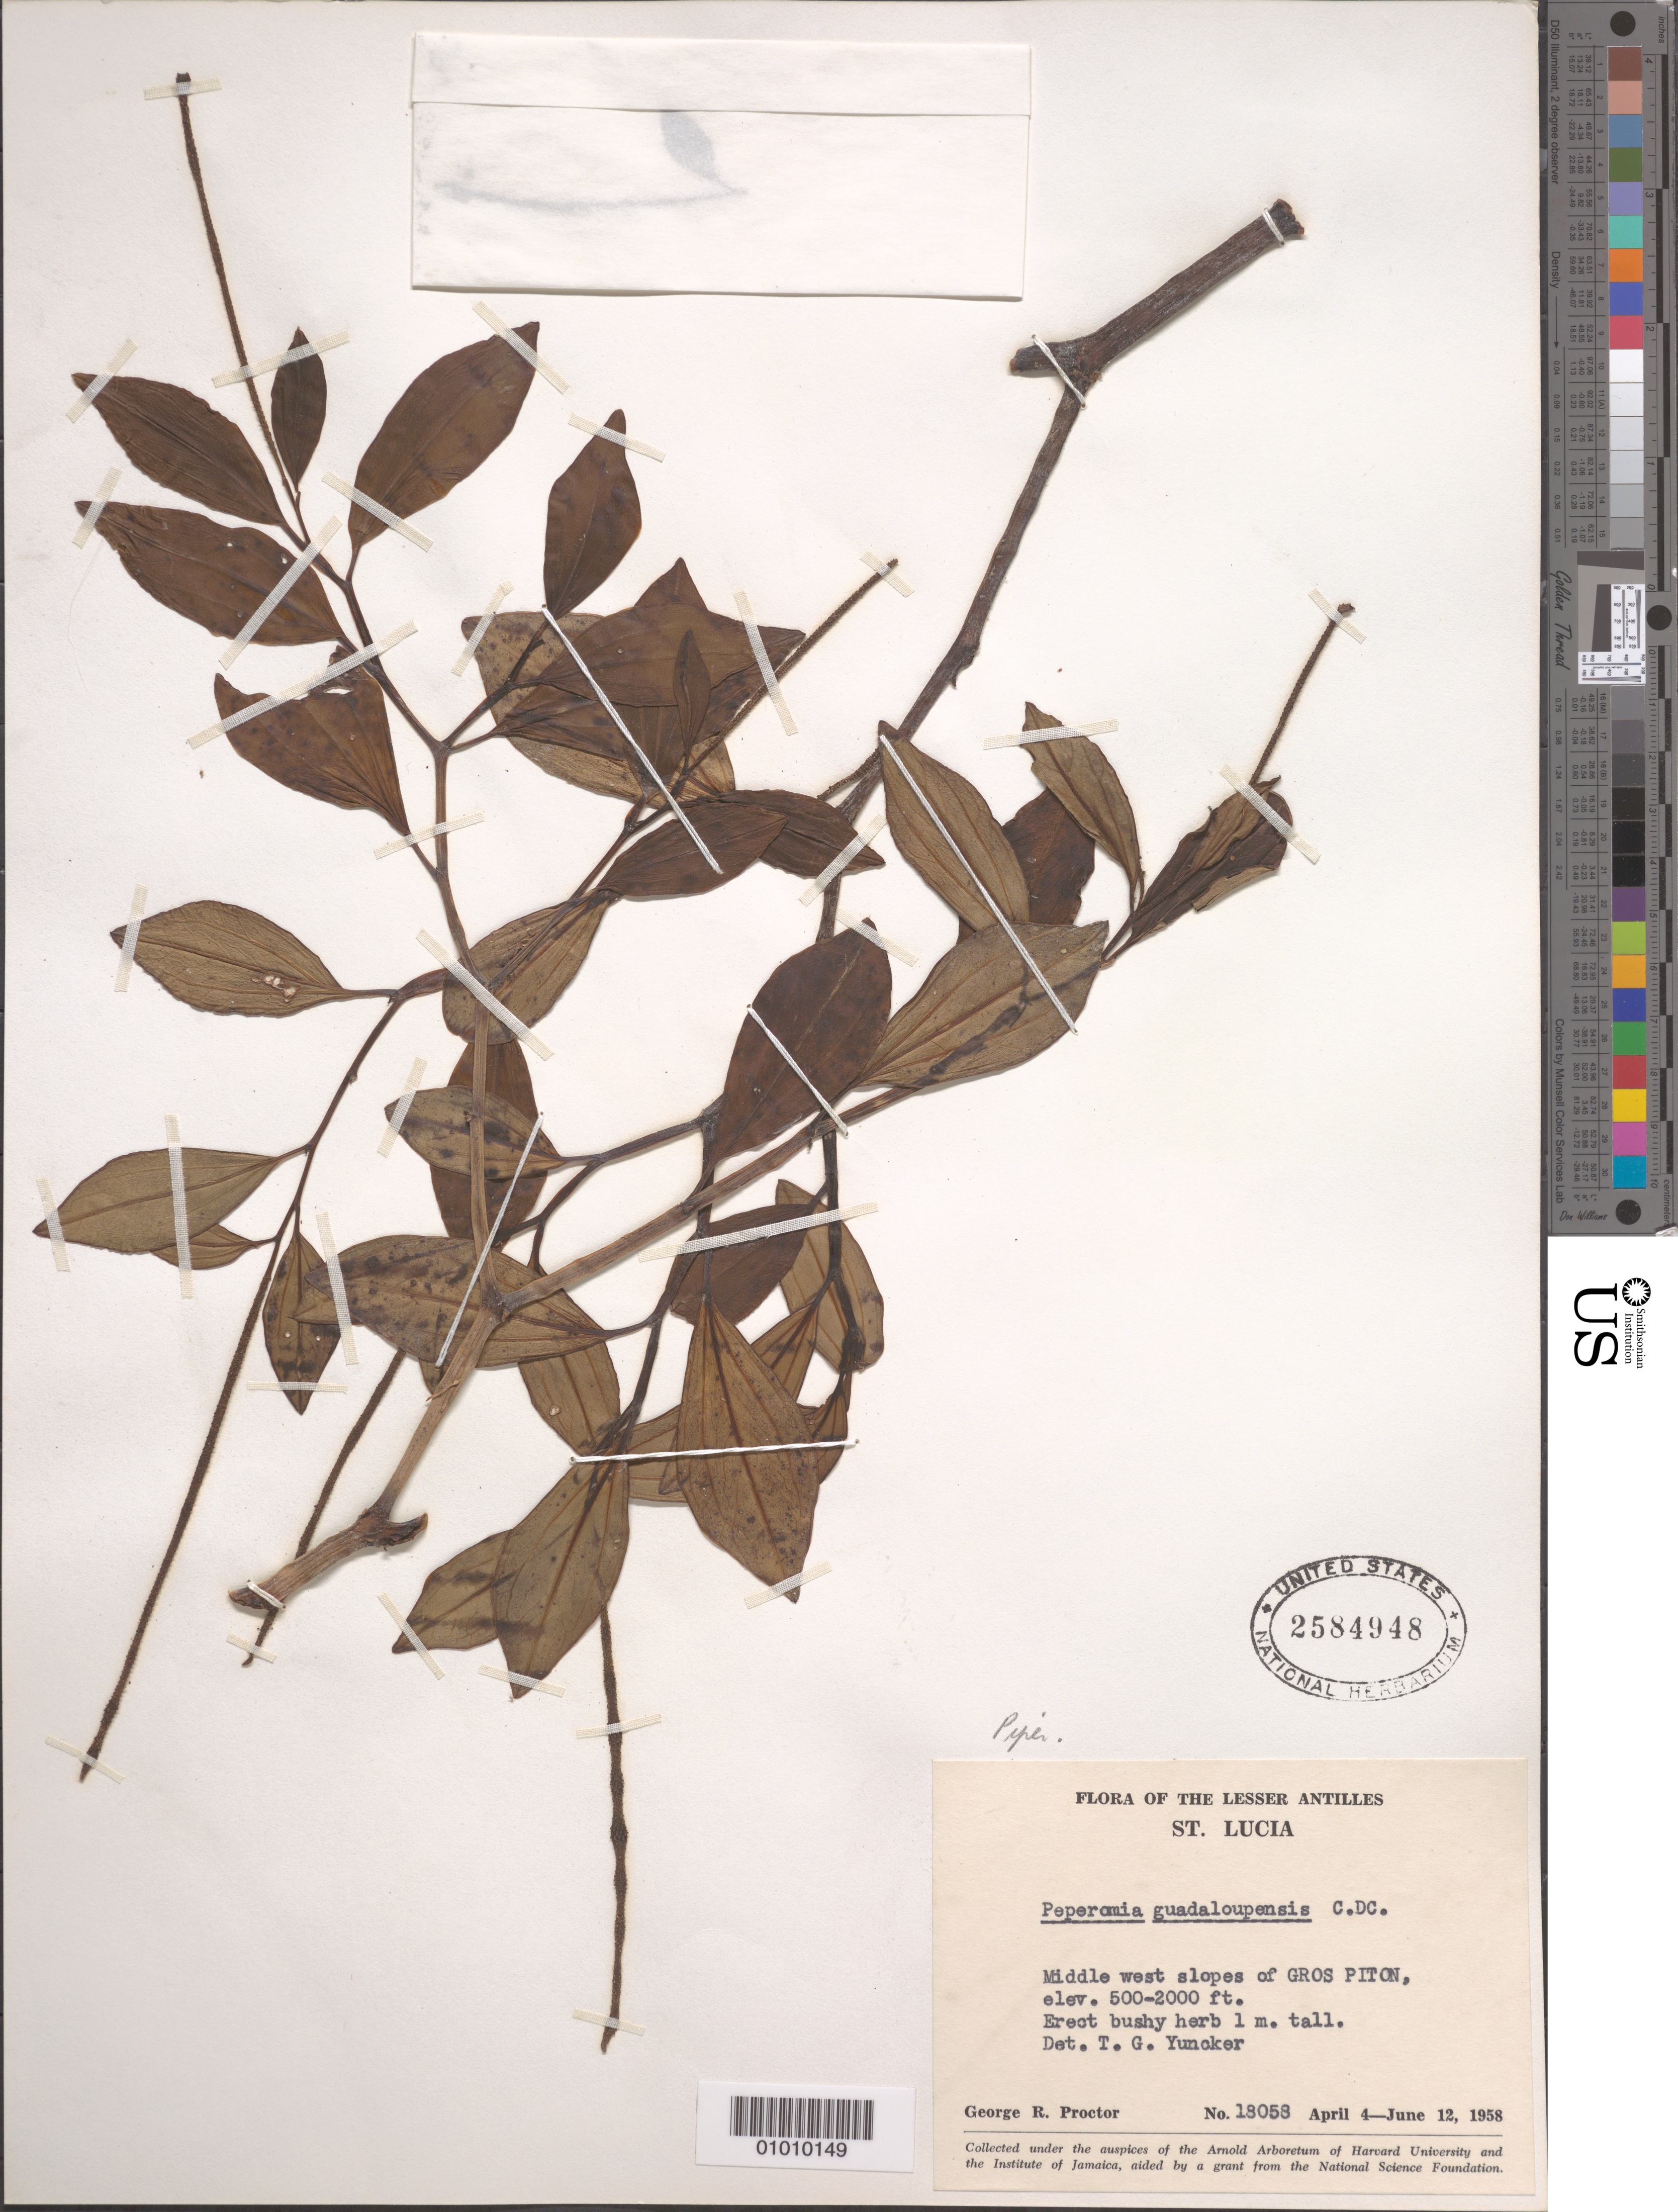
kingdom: Plantae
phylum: Tracheophyta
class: Magnoliopsida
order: Piperales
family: Piperaceae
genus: Peperomia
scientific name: Peperomia guadaloupensis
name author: C. DC.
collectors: G. R. Proctor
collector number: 18058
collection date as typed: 04 Apr 1958 to 12 Jun 1958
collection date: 1958-04-04/1958-06-12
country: St. Lucia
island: St. Lucia I.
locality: Middle West slopes of Gros Piton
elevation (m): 152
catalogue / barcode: US 2584948